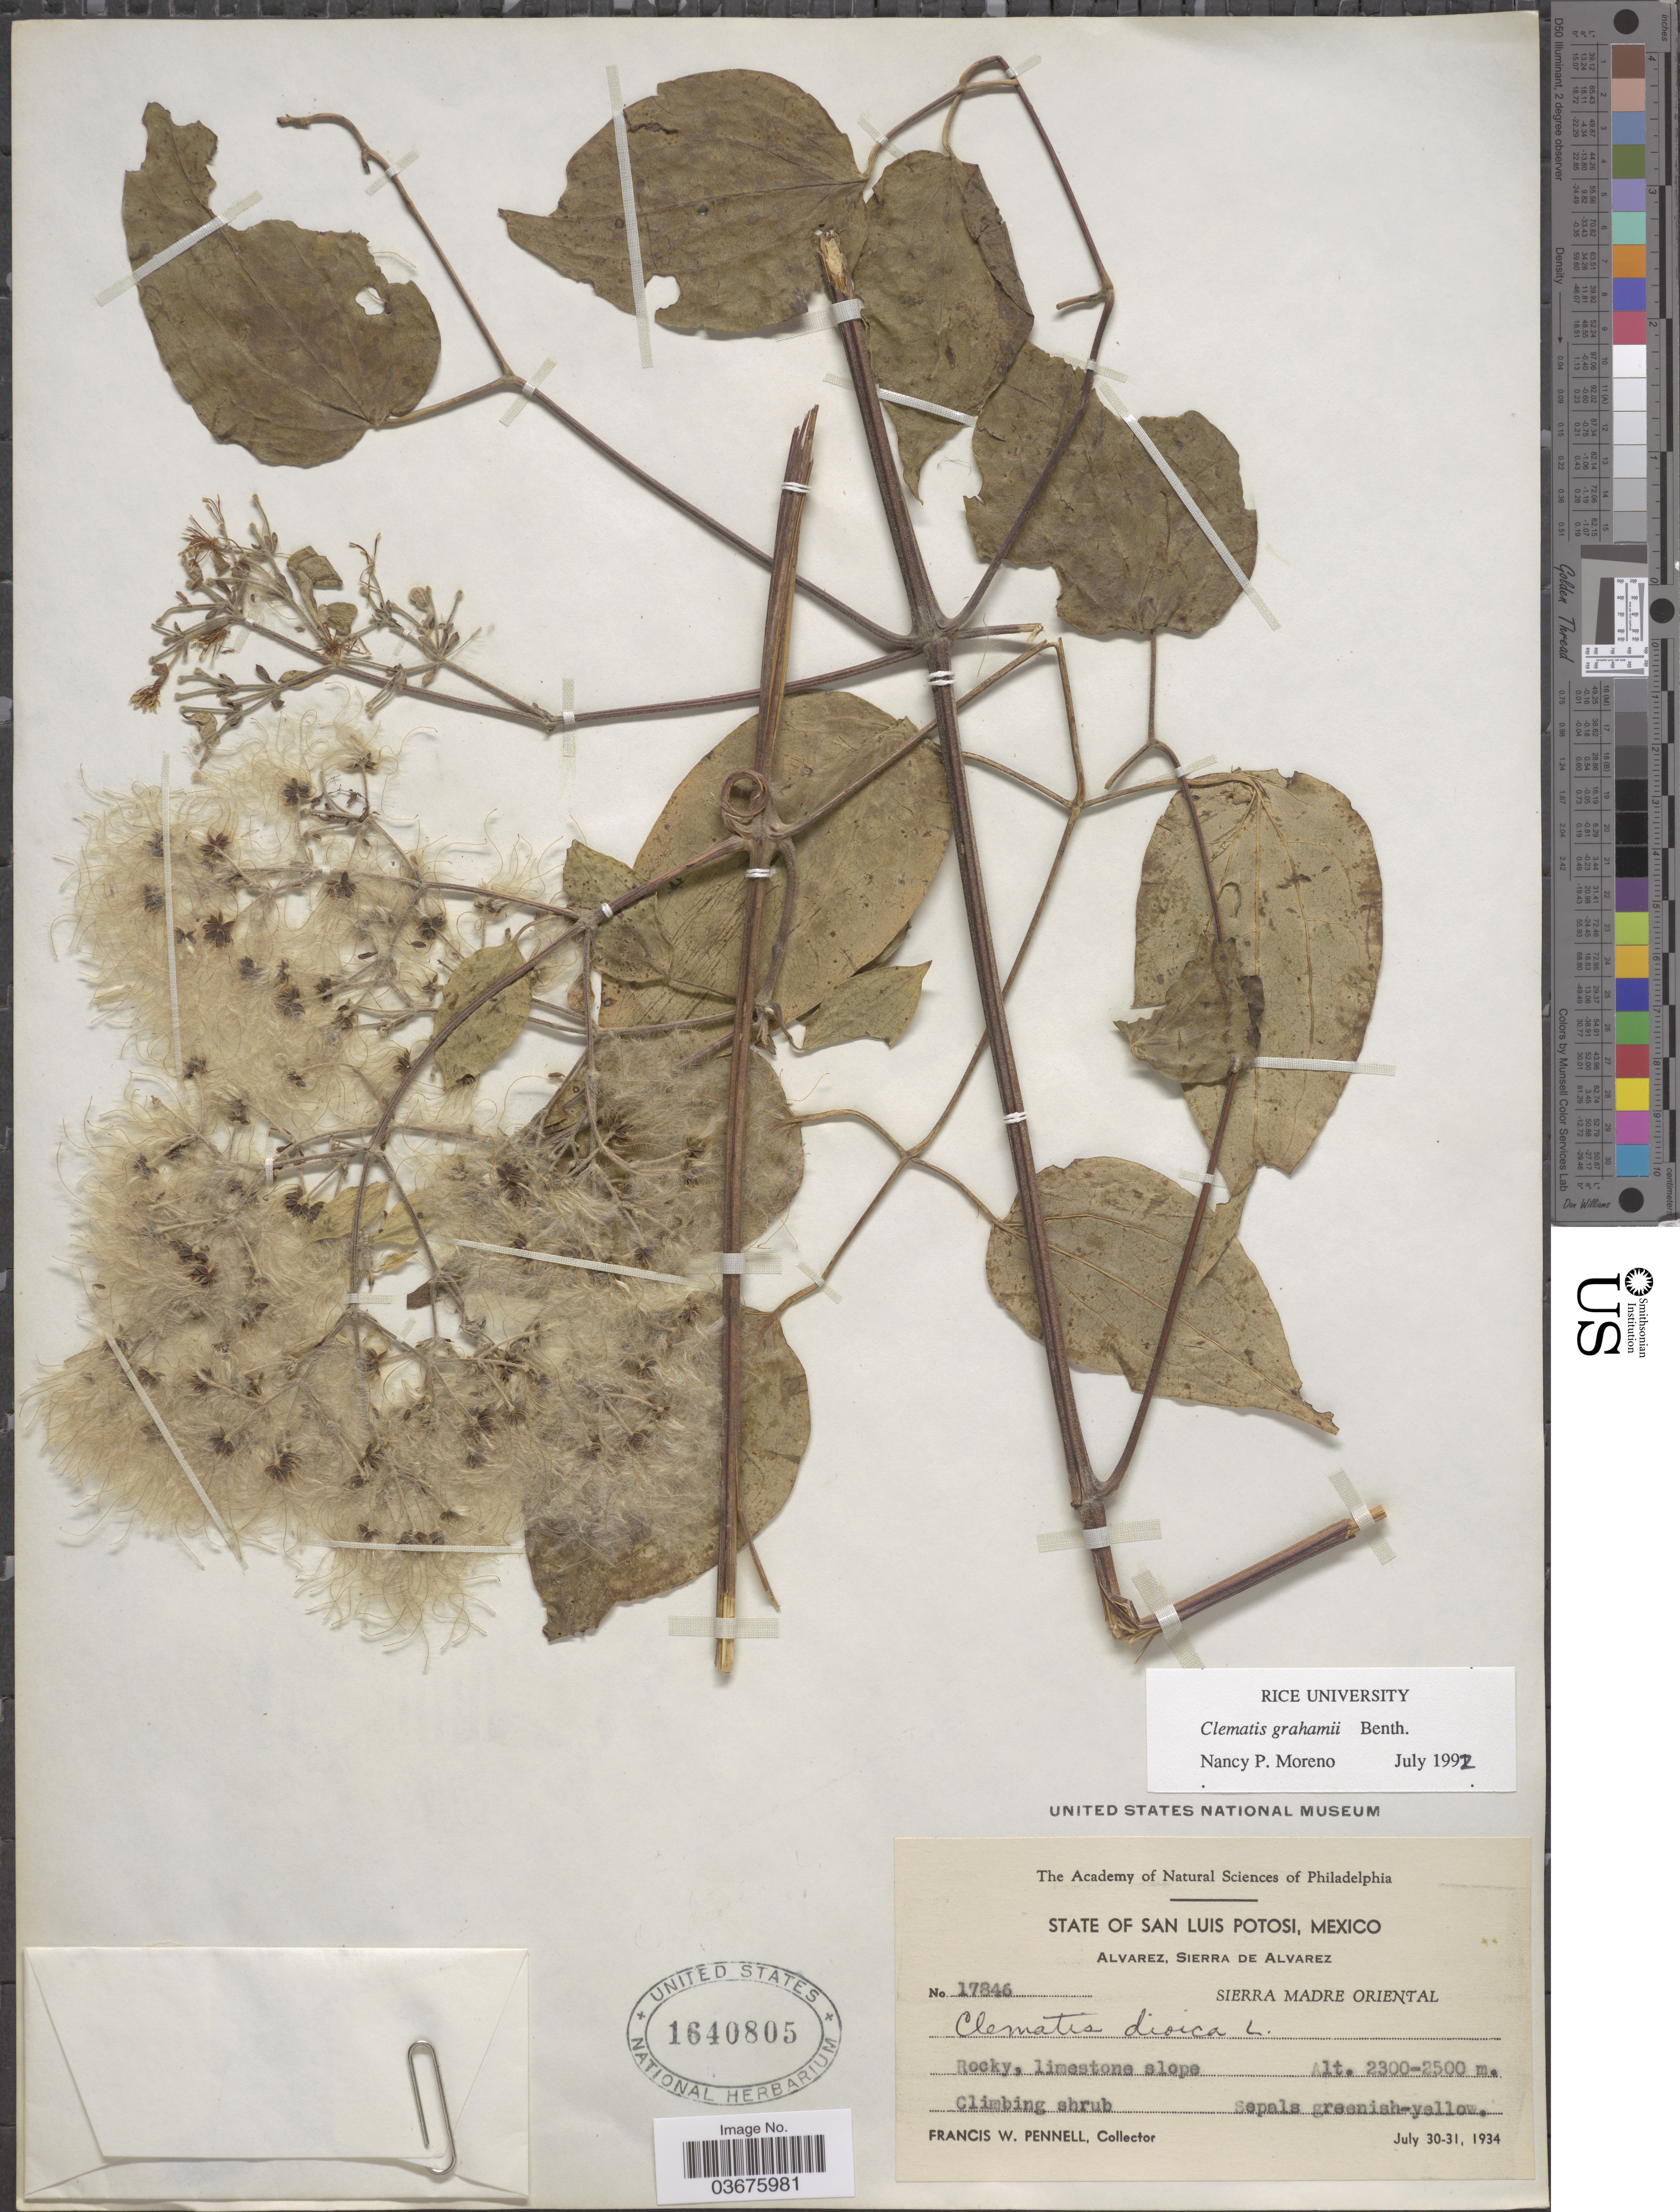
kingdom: Plantae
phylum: Tracheophyta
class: Magnoliopsida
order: Ranunculales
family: Ranunculaceae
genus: Clematis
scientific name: Clematis grahamii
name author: Benth.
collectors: F. W. Pennell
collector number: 17846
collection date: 1934-07-30/1934-07-31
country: Mexico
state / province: San Luis Potosí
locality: Alvarez, Sierra de Alvarez. Sierra Madre Oriental.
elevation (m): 2300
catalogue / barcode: US 1640805